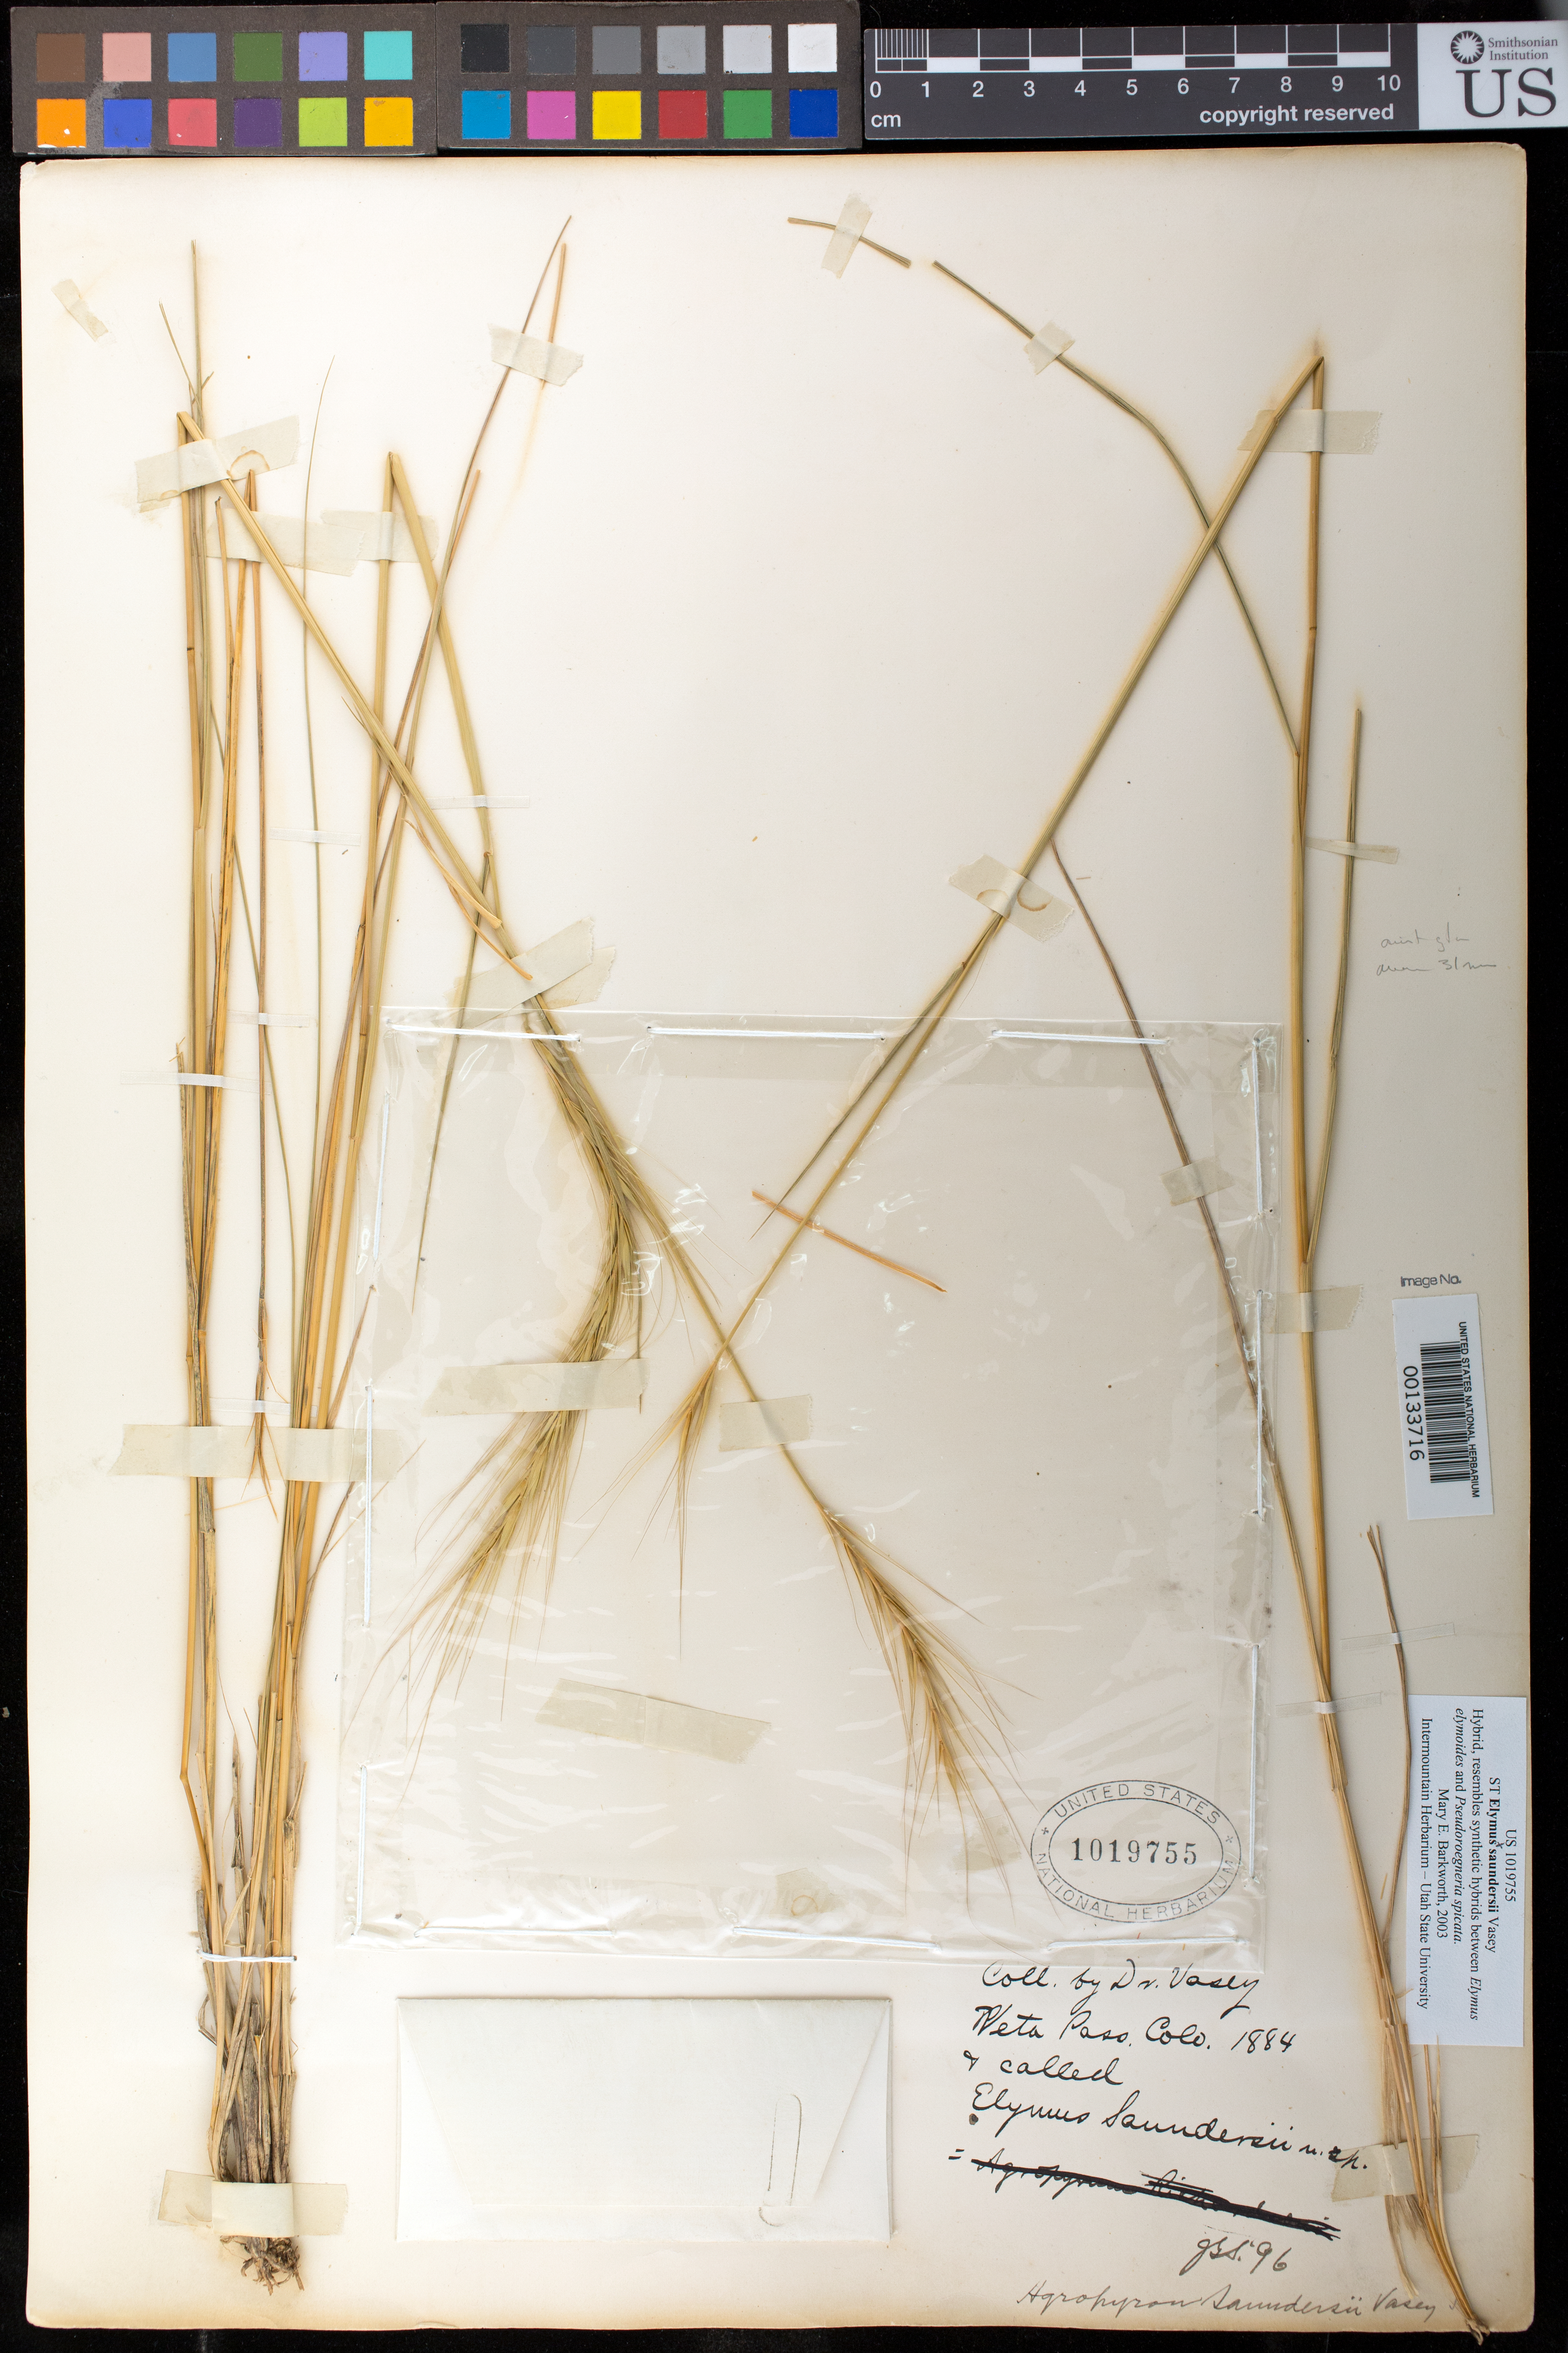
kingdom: Plantae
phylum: Tracheophyta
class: Liliopsida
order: Poales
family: Poaceae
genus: Elymus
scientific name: Elymus saundersii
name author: Vasey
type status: Syntype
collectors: G. Vasey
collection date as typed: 1884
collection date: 1884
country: United States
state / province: Colorado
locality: Veta Pass.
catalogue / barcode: US 1019755